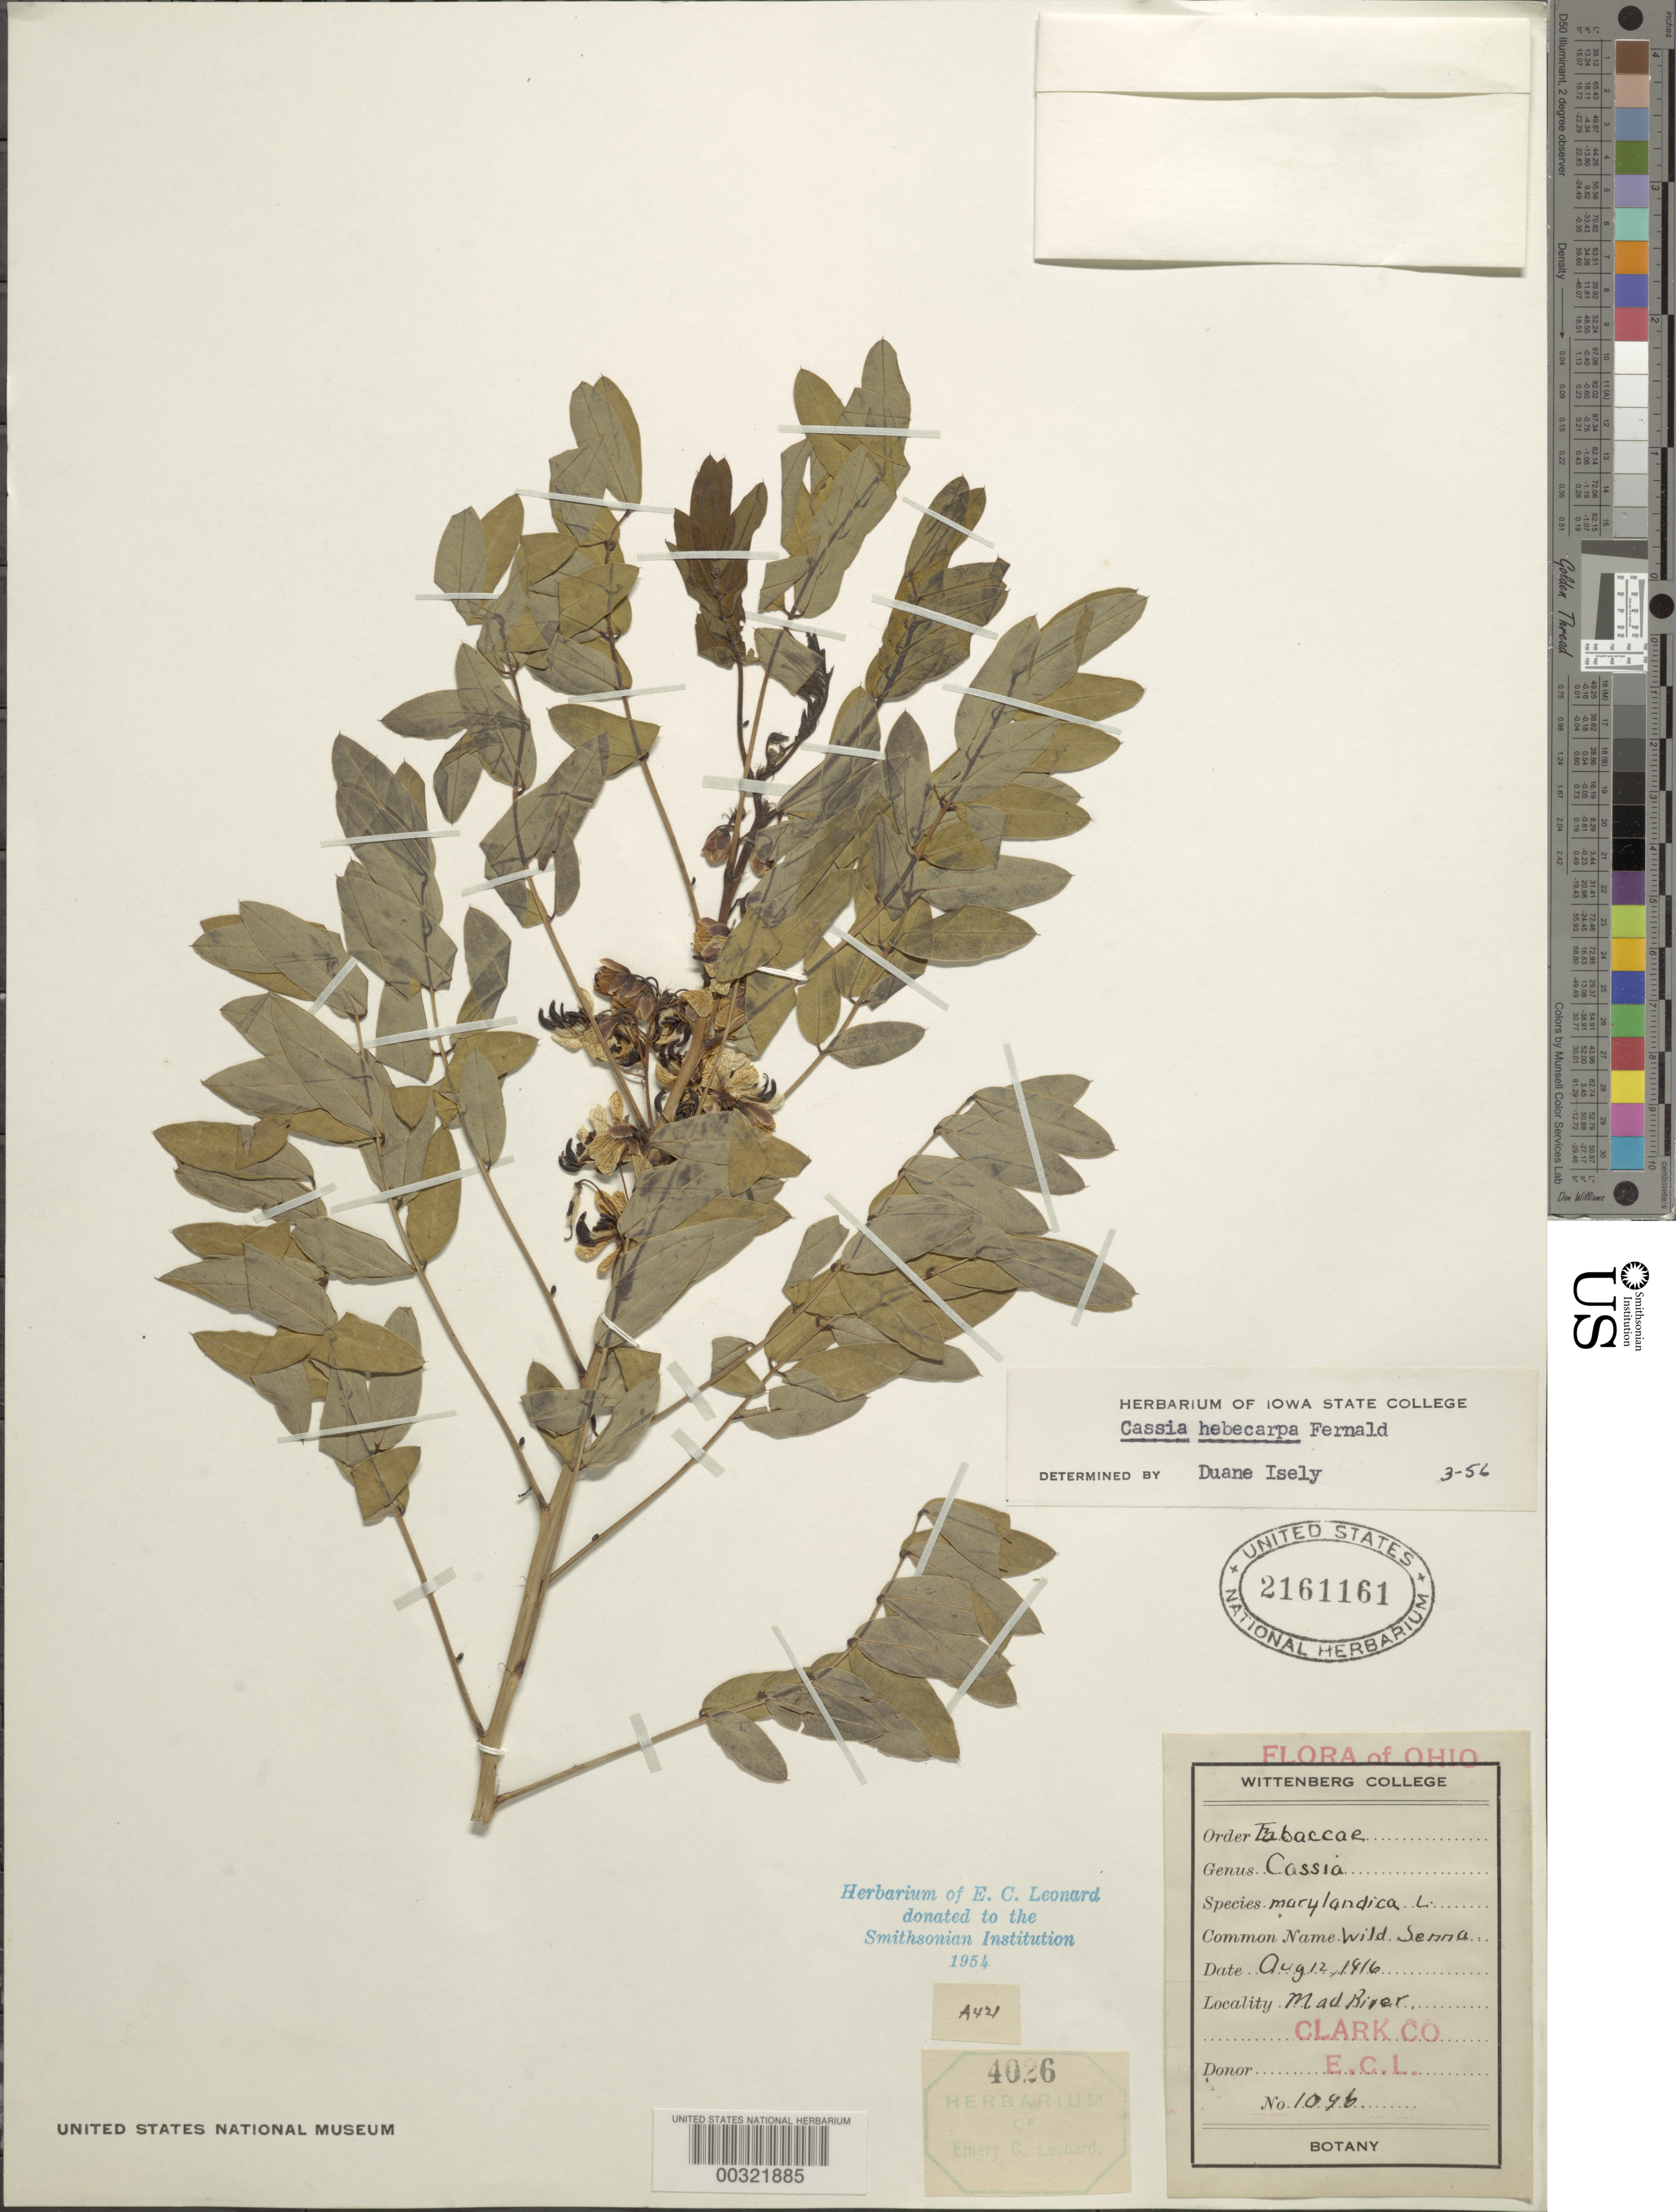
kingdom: Plantae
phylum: Tracheophyta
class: Magnoliopsida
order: Fabales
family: Fabaceae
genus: Senna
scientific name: Senna hebecarpa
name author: (Fernald) H.S. Irwin & Barneby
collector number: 1096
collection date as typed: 12 Aug 1916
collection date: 1916-08-12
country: United States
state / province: Ohio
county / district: Clark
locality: Mad river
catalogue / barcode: US 2161161